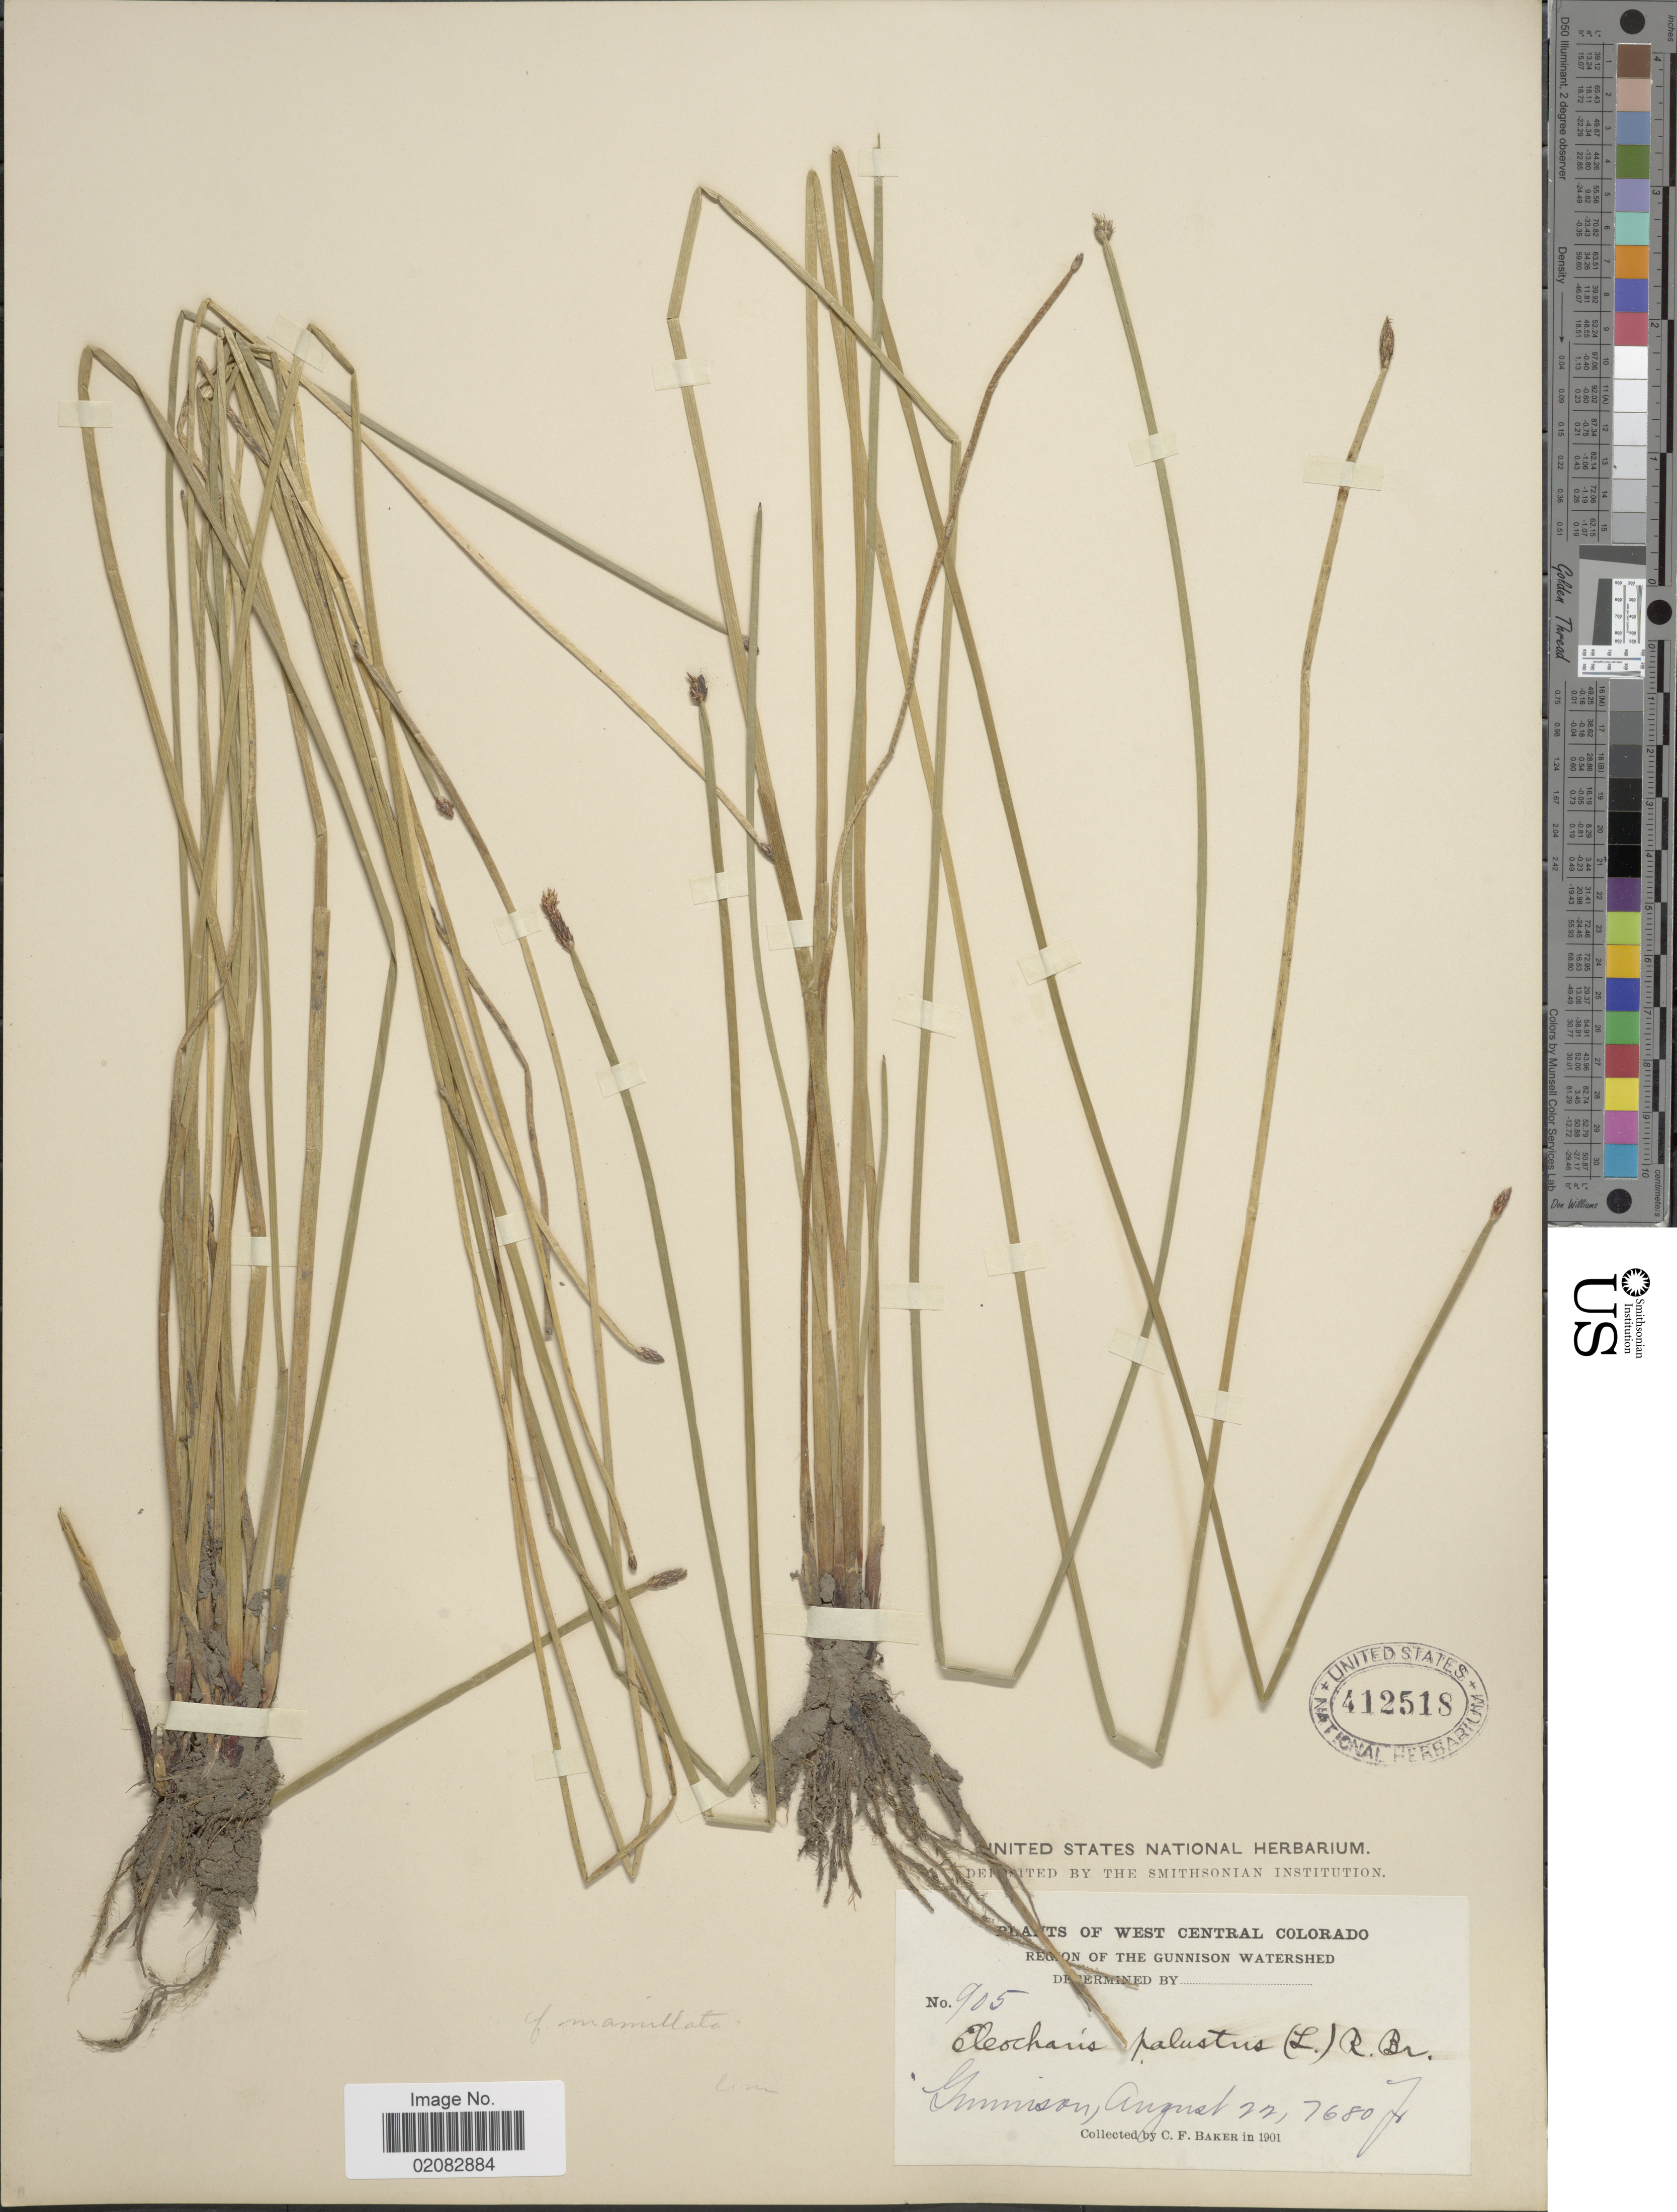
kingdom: Plantae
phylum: Tracheophyta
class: Liliopsida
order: Poales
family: Cyperaceae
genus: Eleocharis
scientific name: Eleocharis macrostachya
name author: Britton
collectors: C. F. Baker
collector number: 905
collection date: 1901-08-22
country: United States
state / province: Colorado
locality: West Central Colorado, Gunnisson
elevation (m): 2341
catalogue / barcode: US 412518